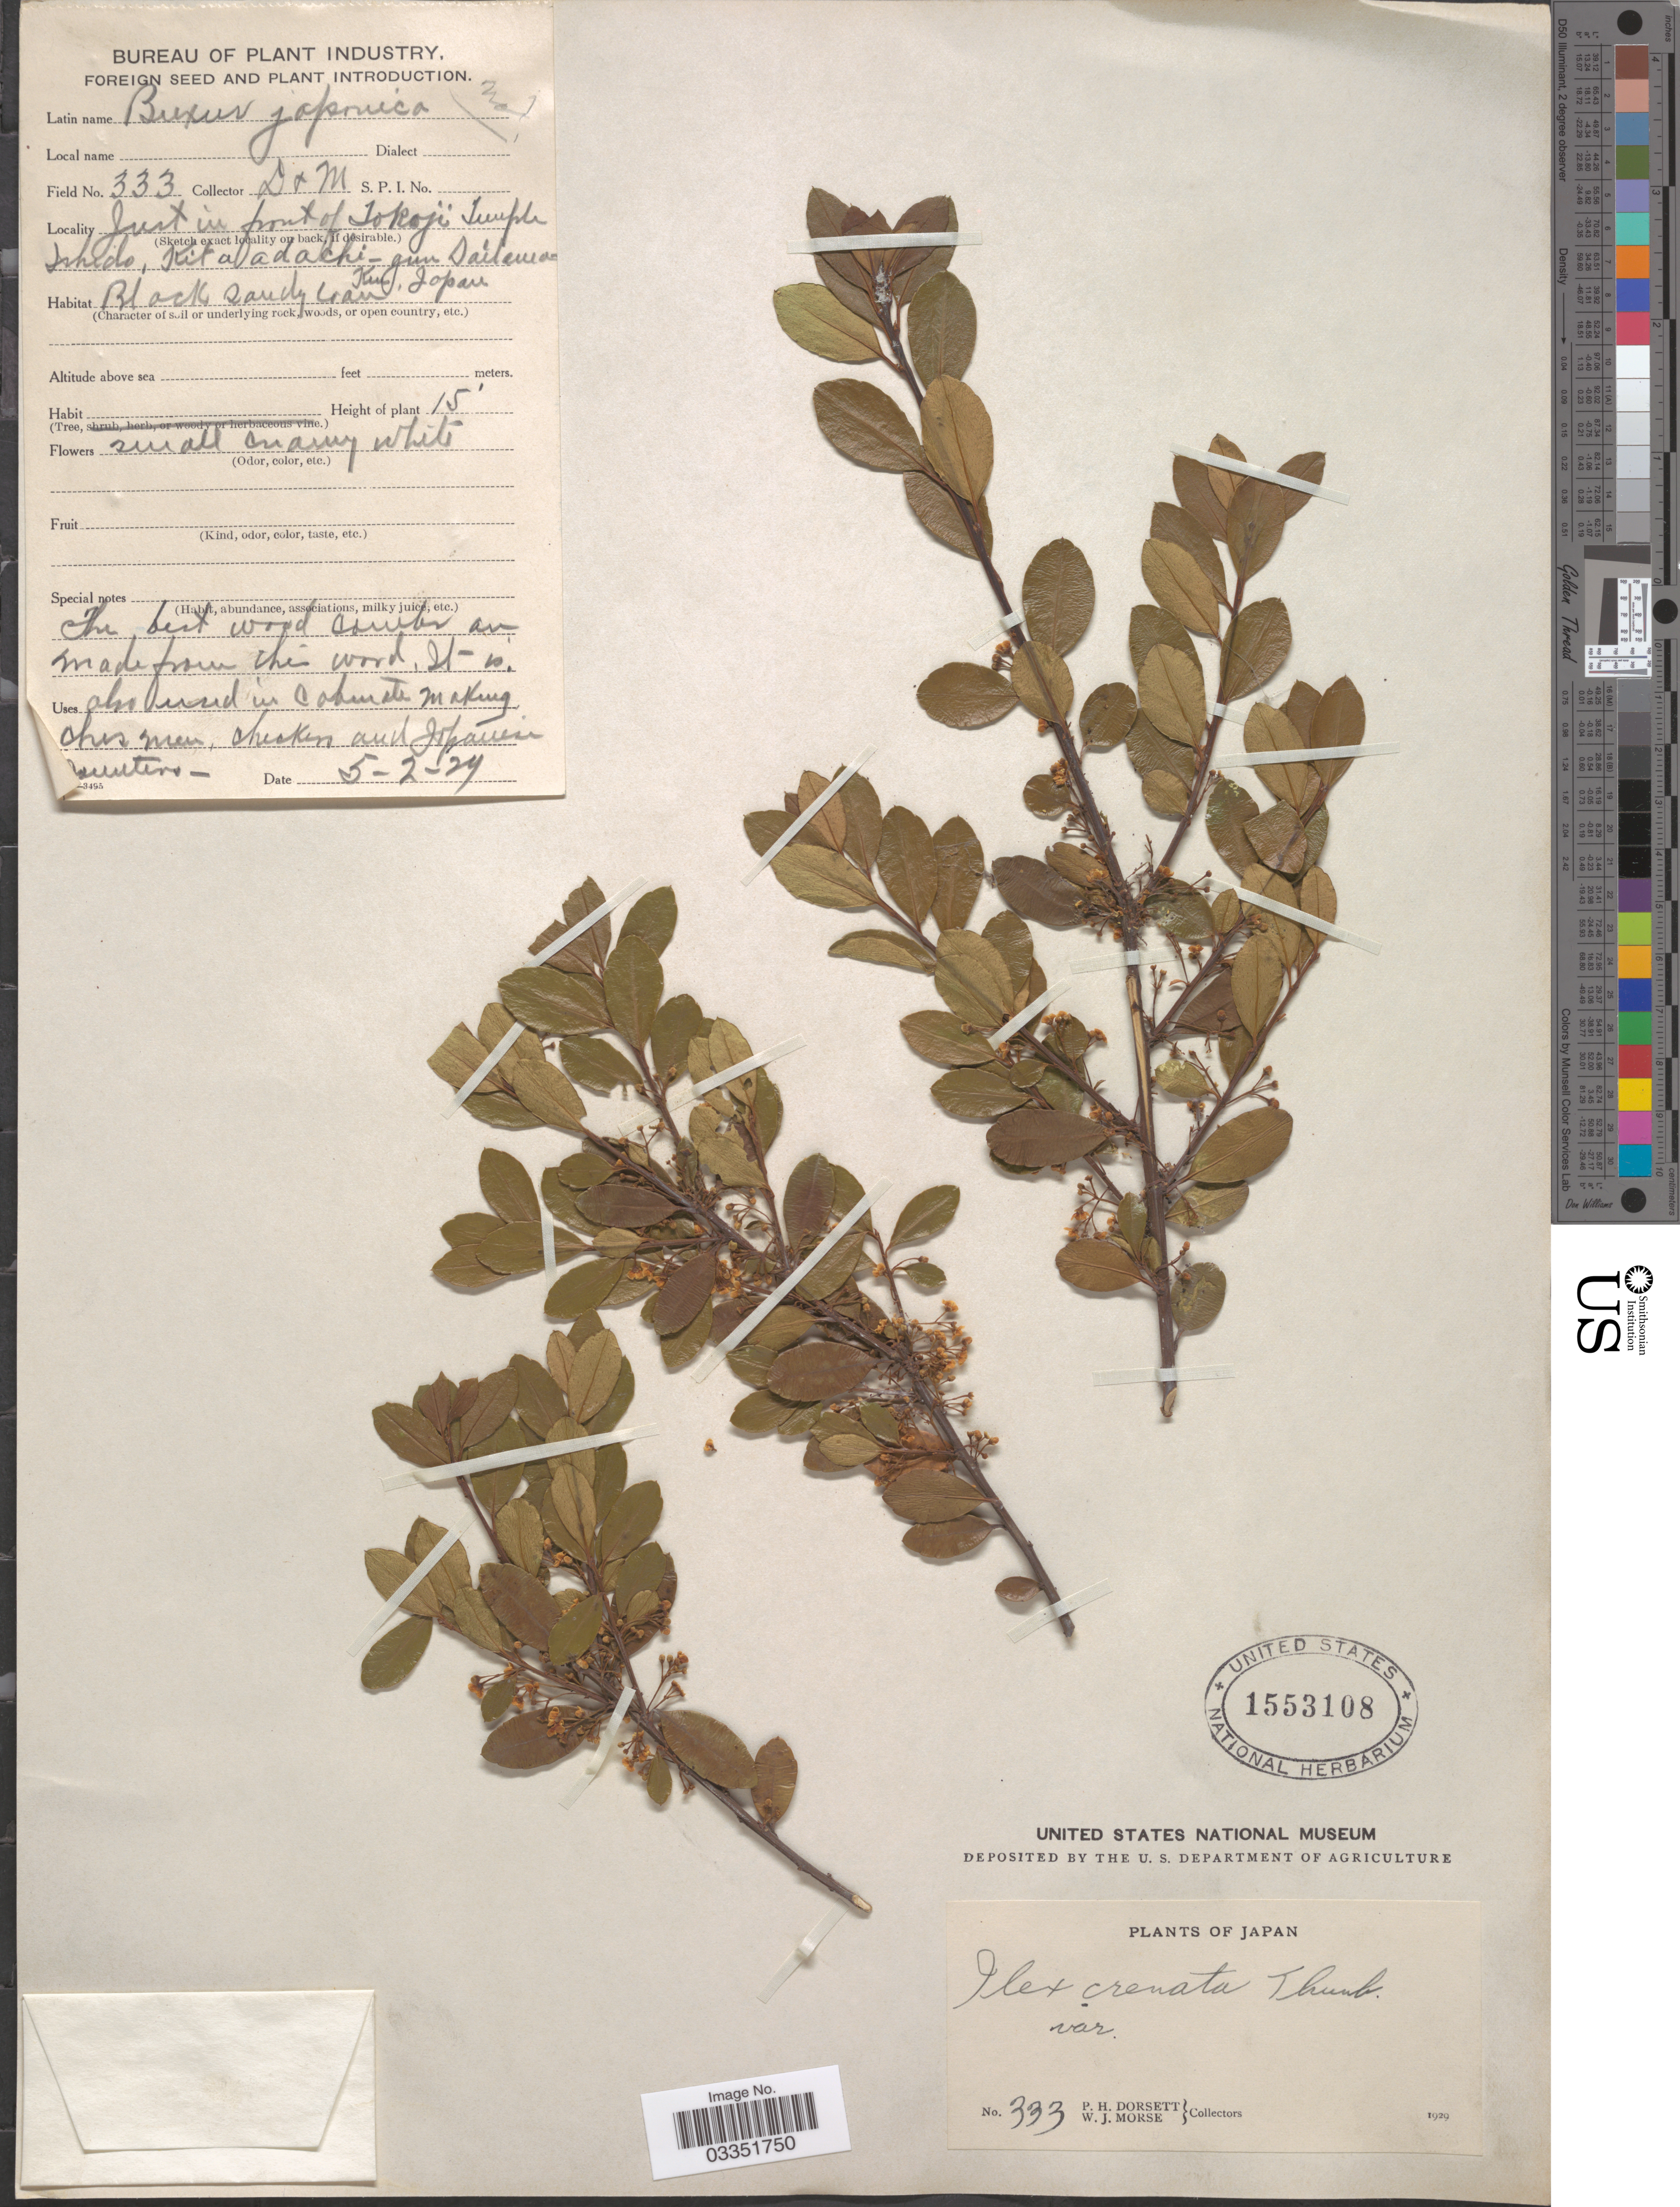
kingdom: Plantae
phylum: Tracheophyta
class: Magnoliopsida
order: Aquifoliales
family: Aquifoliaceae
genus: Ilex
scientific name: Ilex crenata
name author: Thunb.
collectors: P. H. Dorsett & W. J. Morse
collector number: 333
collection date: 1929-02-05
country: Japan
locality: Just in front of Tokoji Temple Ishido, Kita adachi-gun Saitama-Ku.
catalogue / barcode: US 1553108